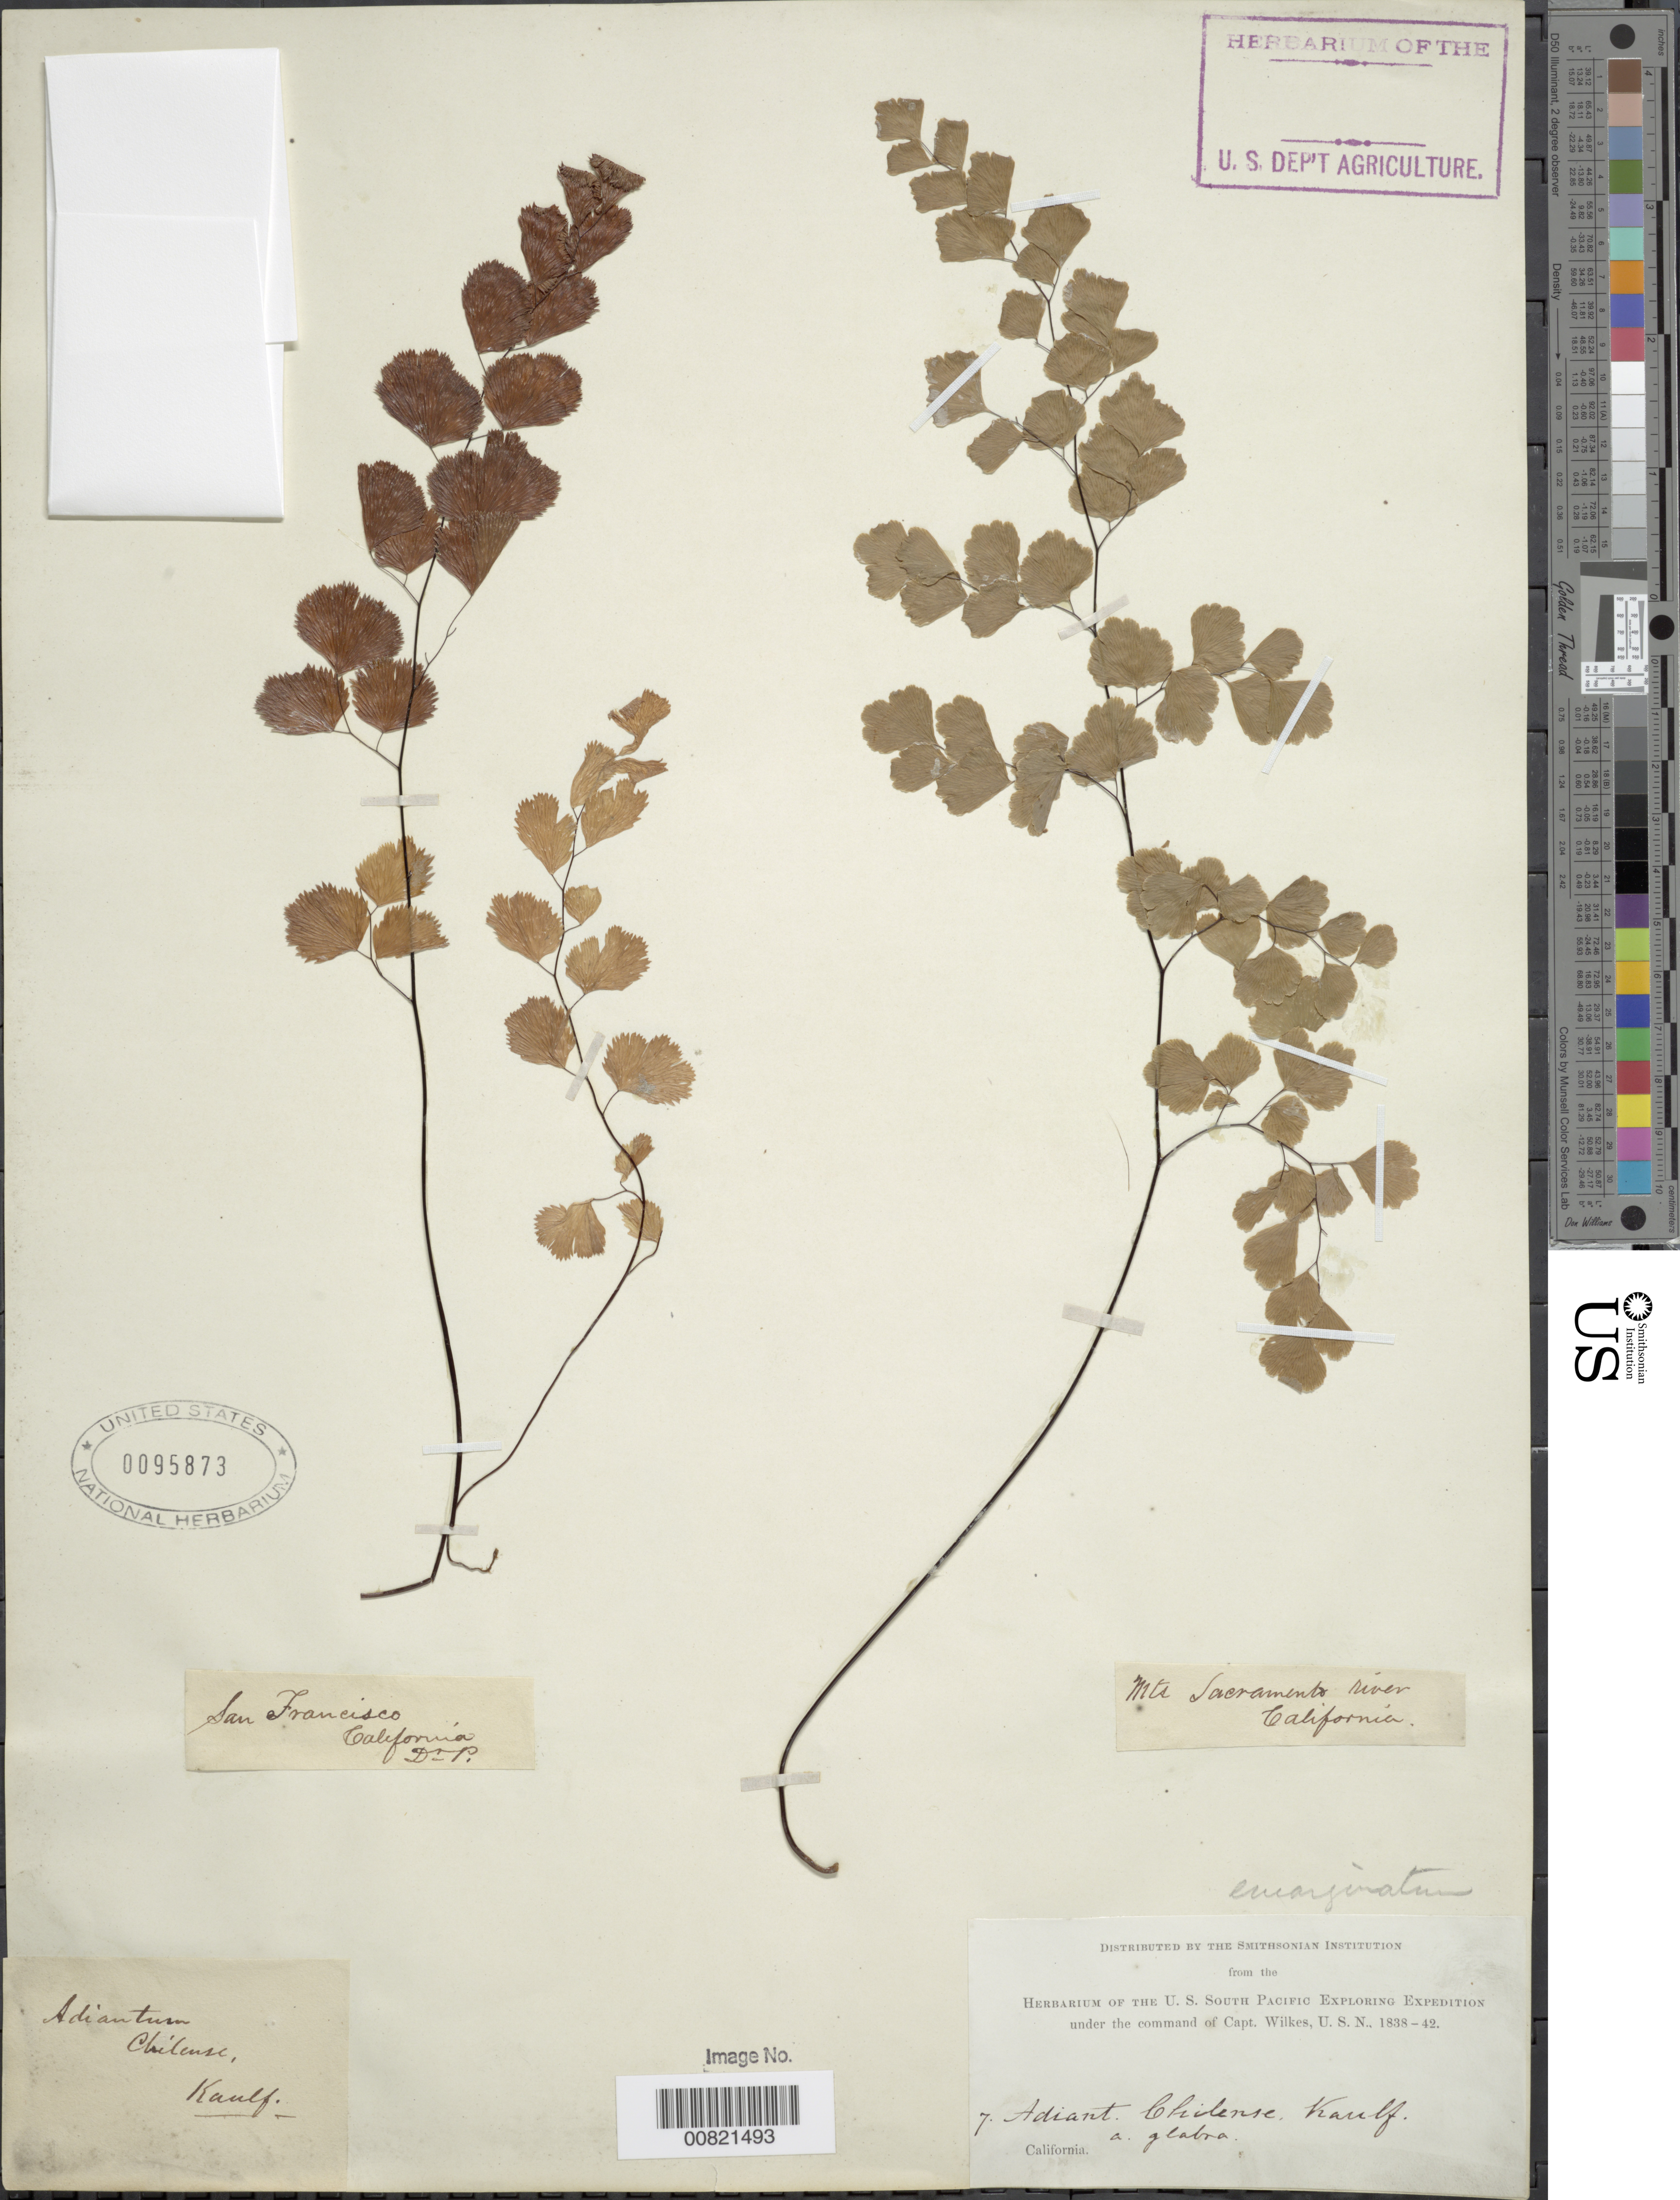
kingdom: Plantae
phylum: Tracheophyta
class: Polypodiopsida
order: Polypodiales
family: Pteridaceae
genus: Adiantum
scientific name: Adiantum jordanii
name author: C.H. Mull.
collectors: Wilkes Explor. Exped.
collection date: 1838/1842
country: United States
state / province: California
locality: California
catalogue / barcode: US 95873